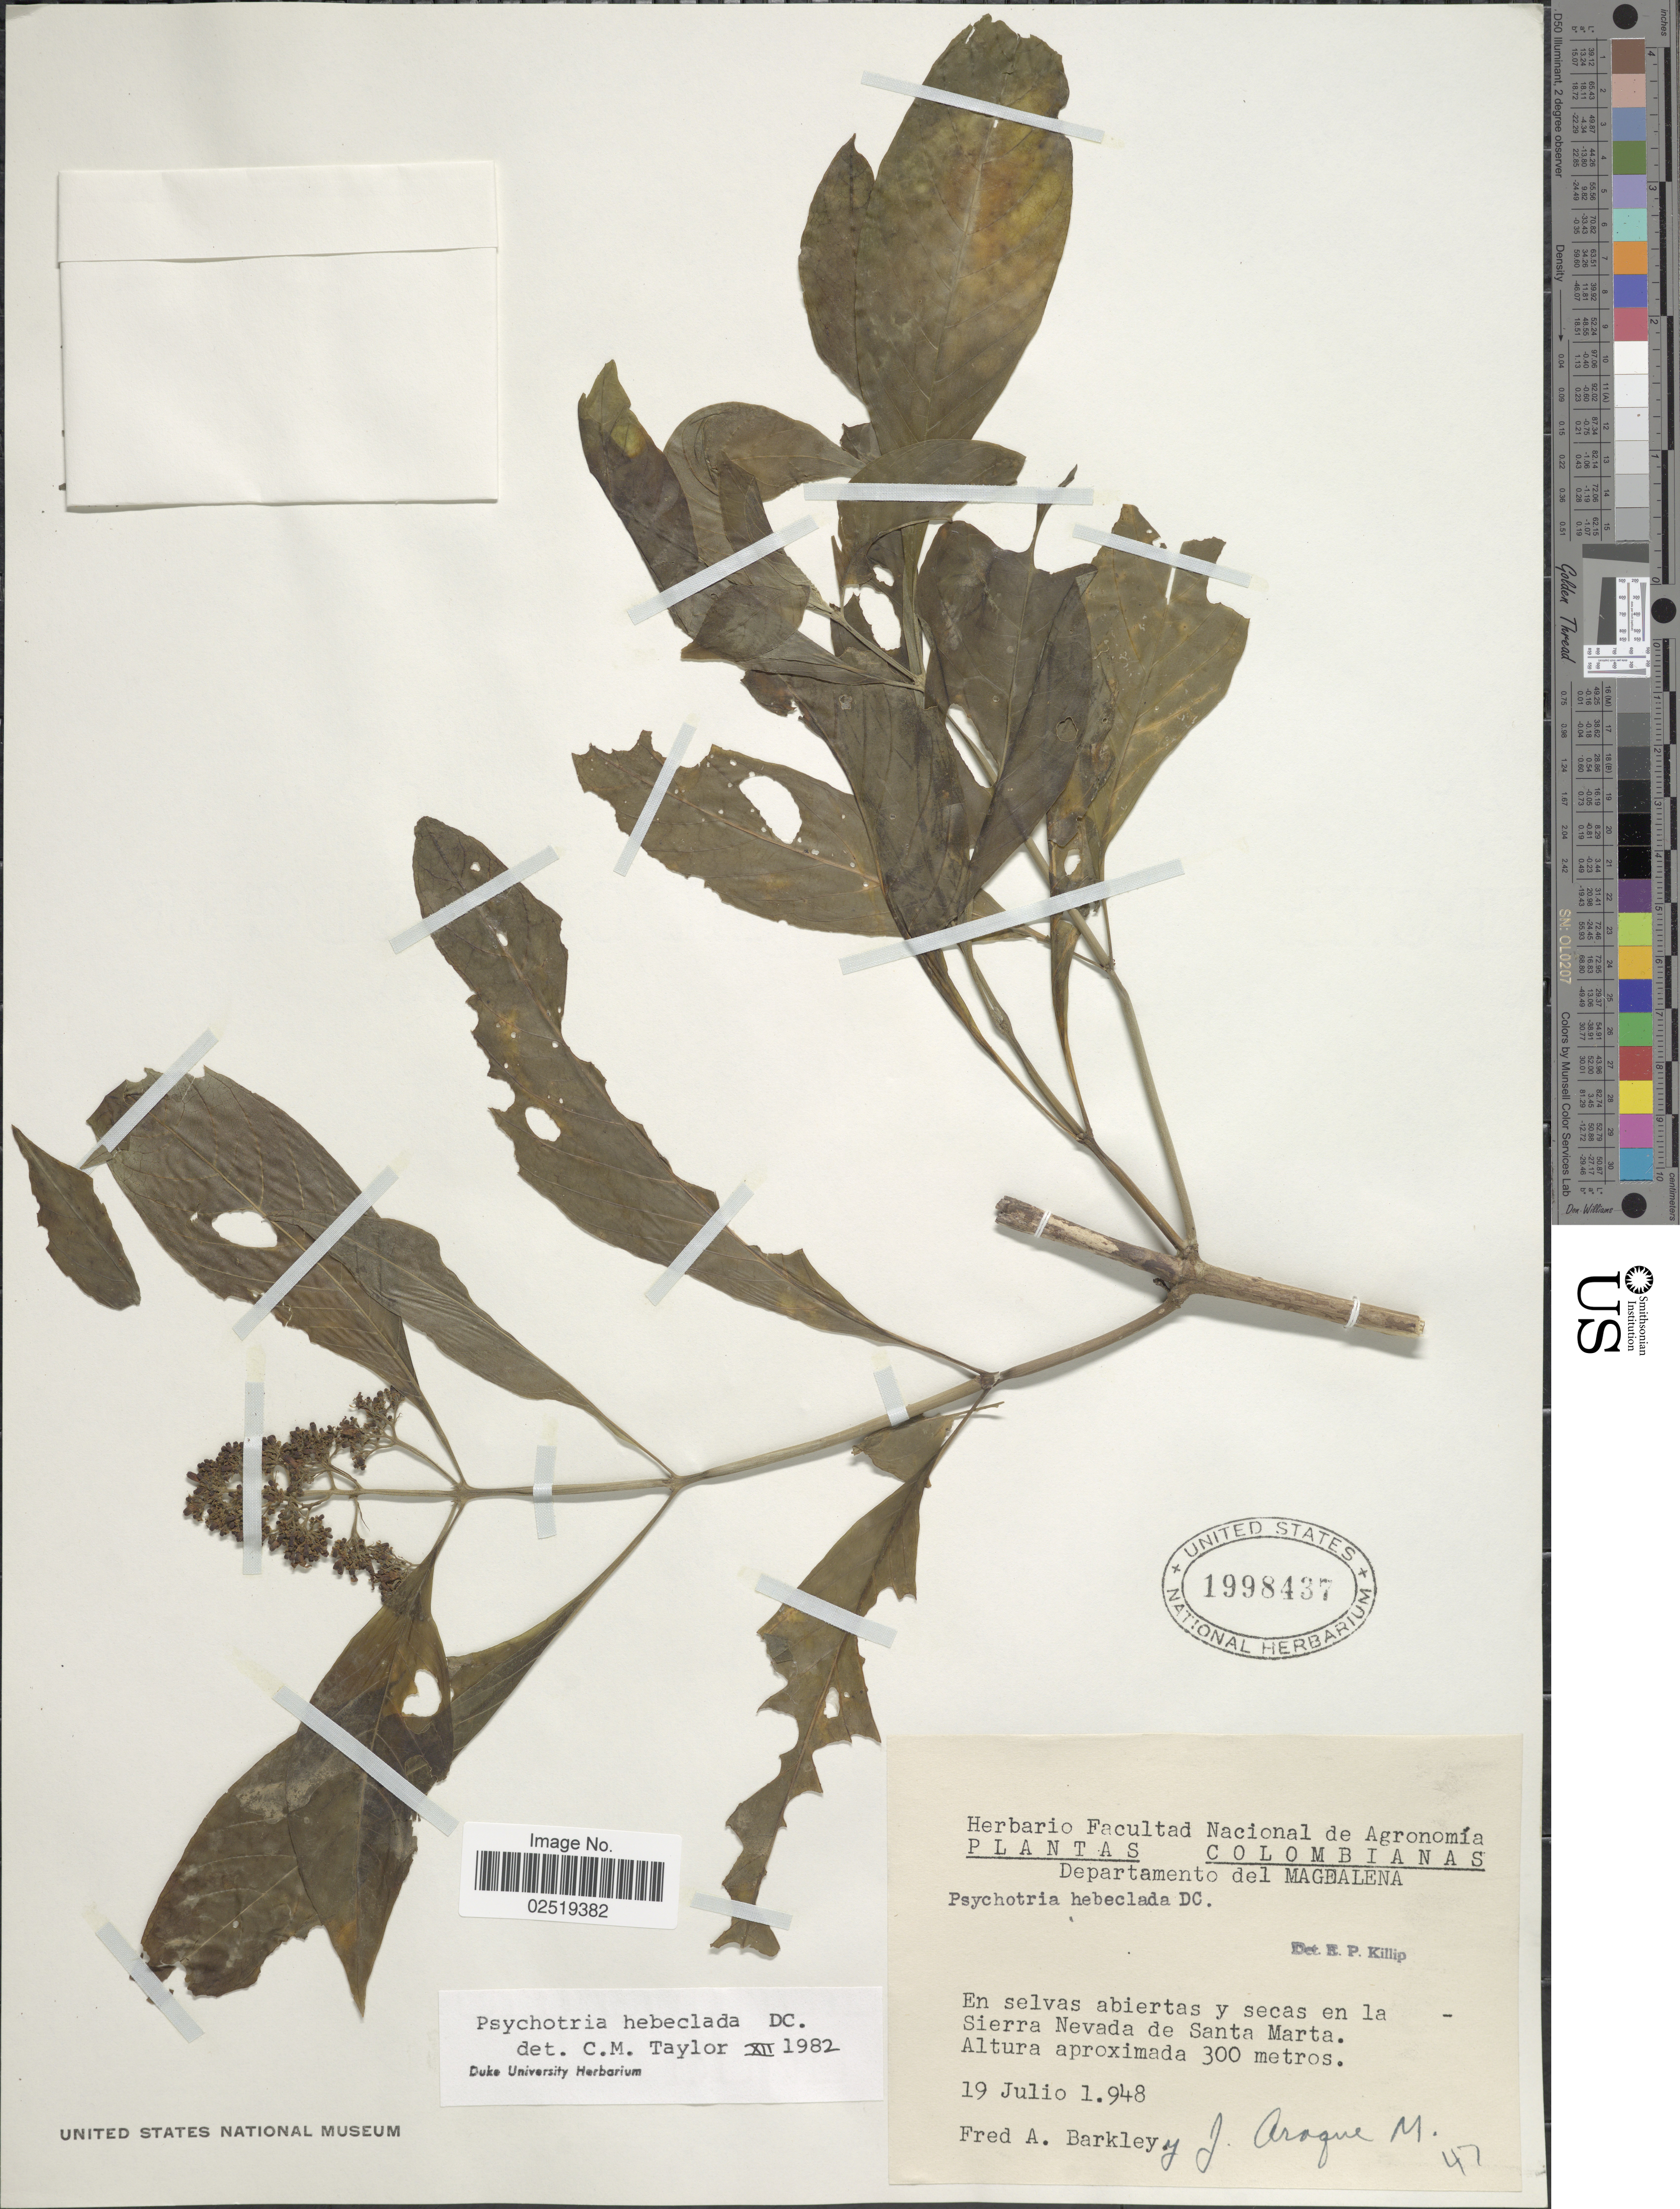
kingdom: Plantae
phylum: Tracheophyta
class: Magnoliopsida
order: Gentianales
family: Rubiaceae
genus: Psychotria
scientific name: Psychotria hebeclada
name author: DC.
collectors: F. A. Barkley & J. Araque Molina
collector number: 47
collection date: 1948-07-19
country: Colombia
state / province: Magdalena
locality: Departamento del Magdalena. En selvas abiertas y secas en la Sierra Nevada de Santa Marta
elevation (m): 300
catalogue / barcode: US 1998437